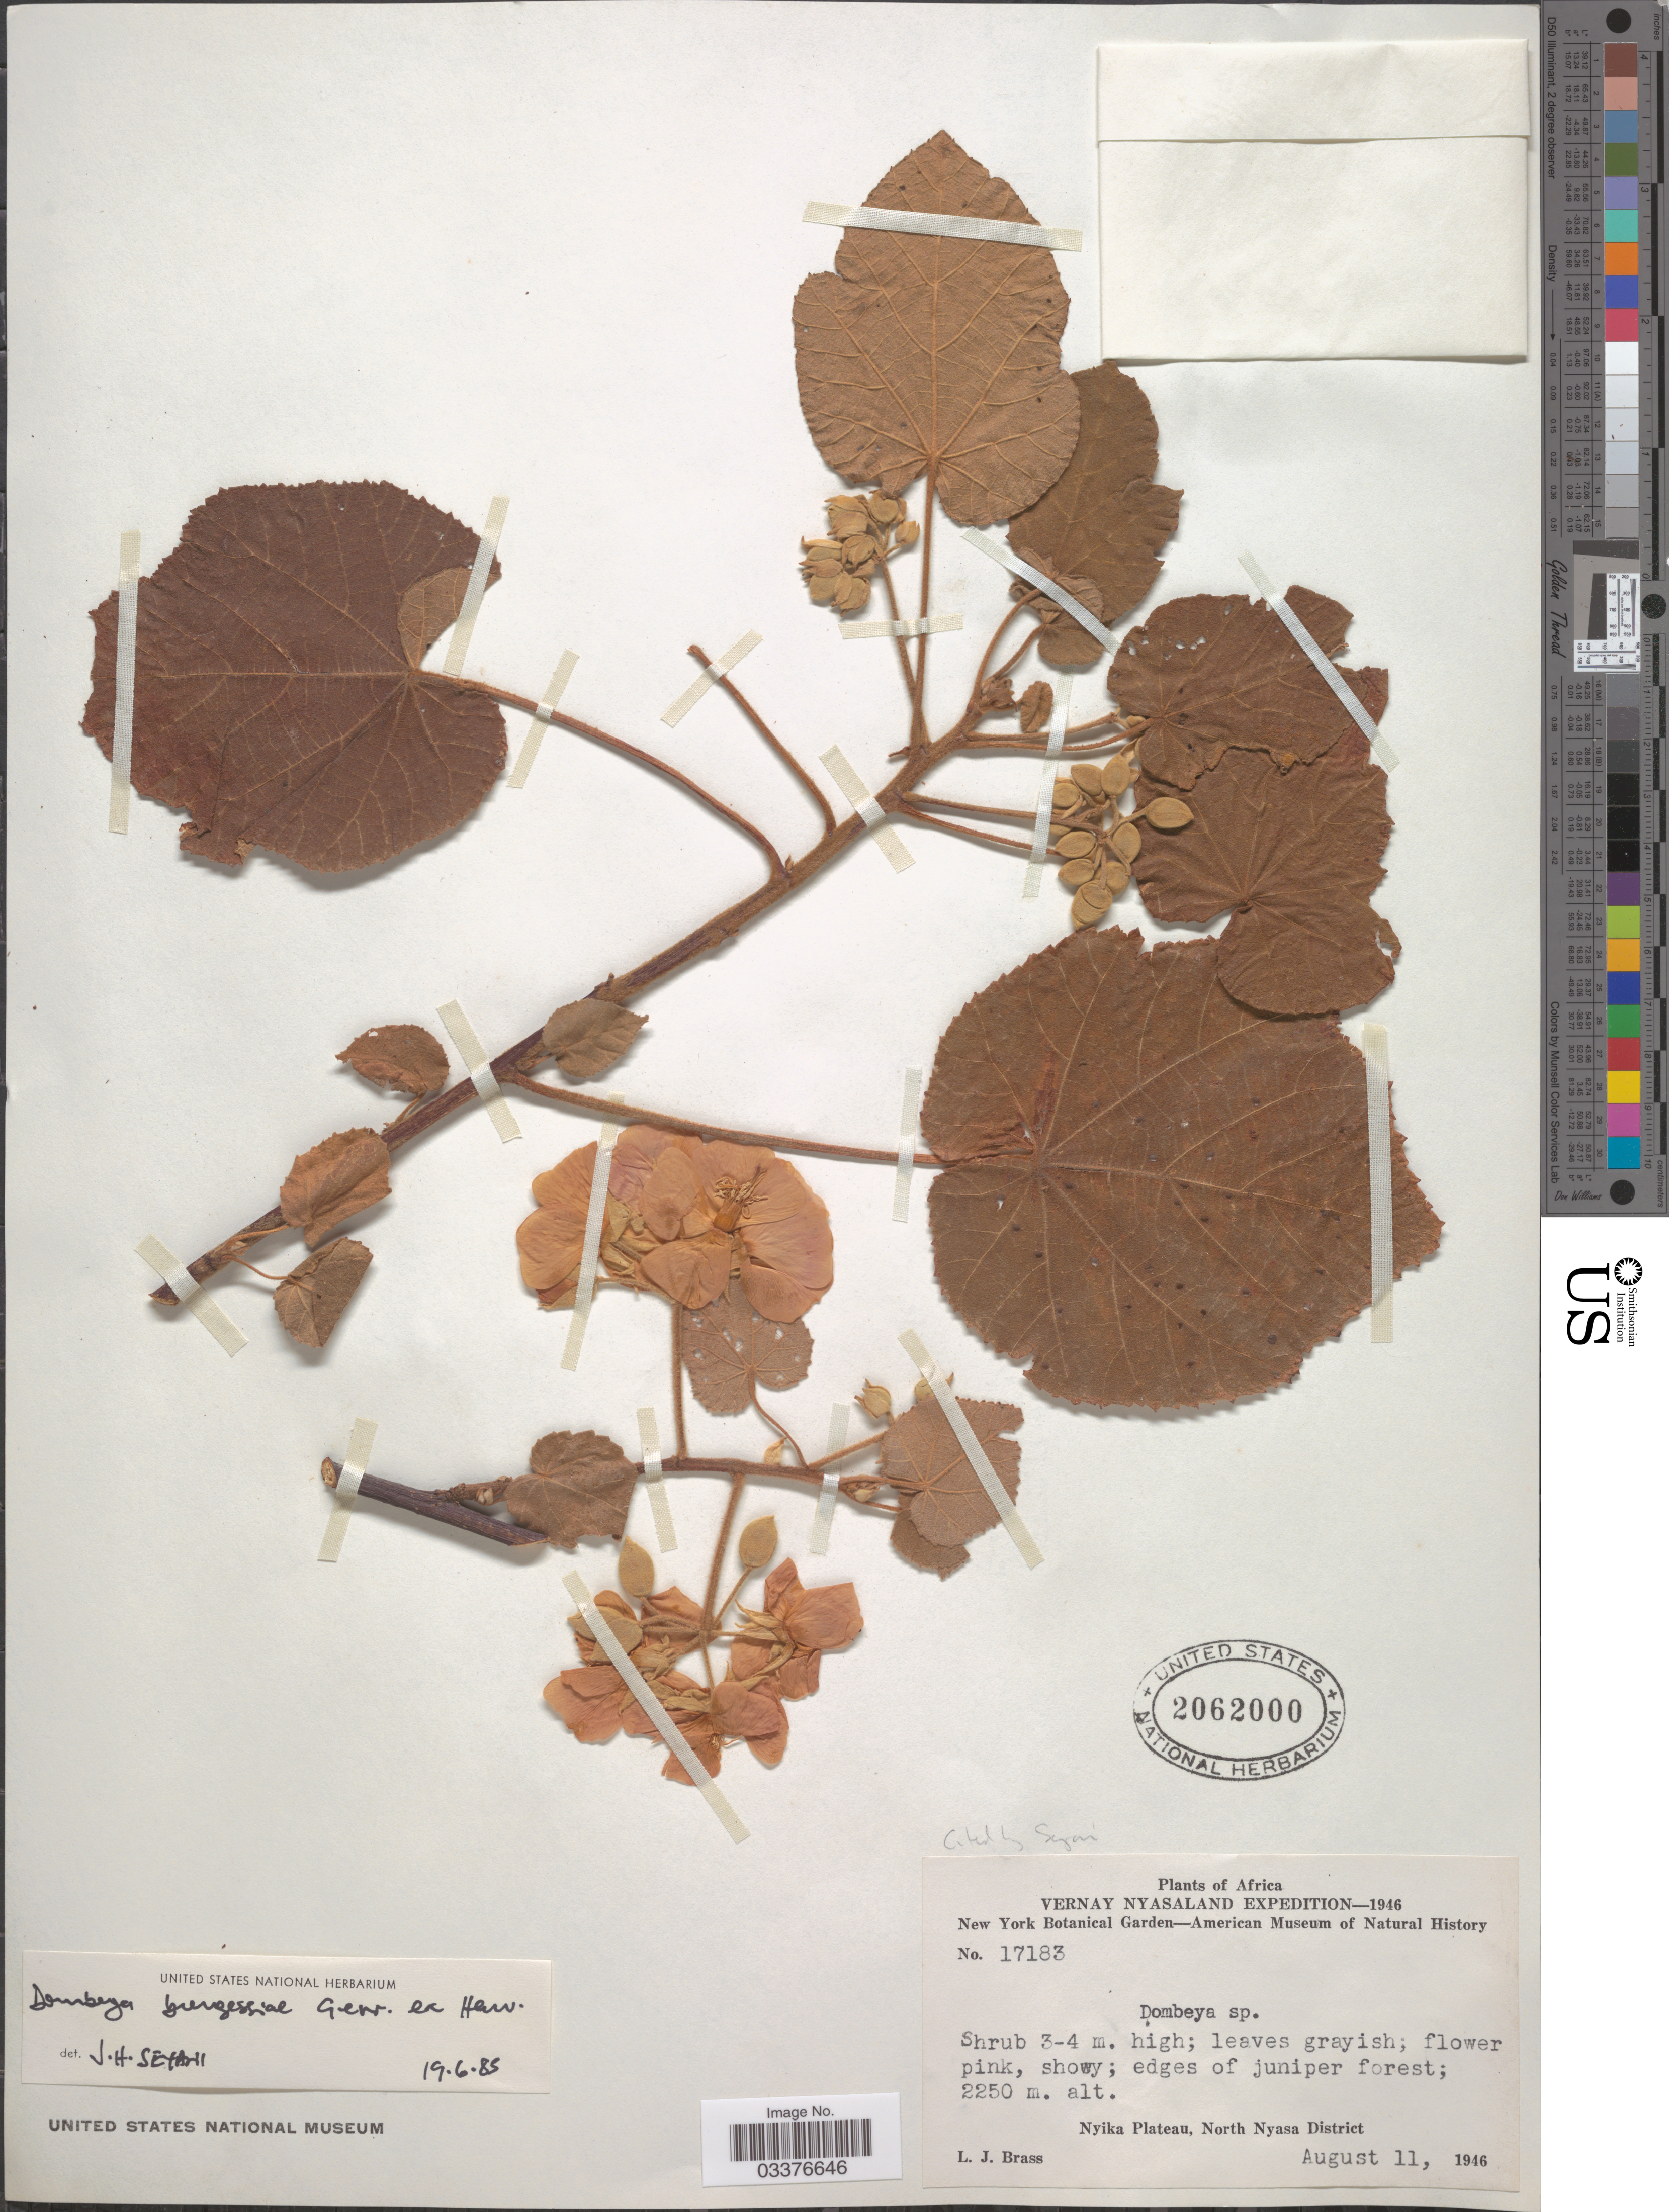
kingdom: Plantae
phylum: Tracheophyta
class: Magnoliopsida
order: Malvales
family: Malvaceae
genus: Dombeya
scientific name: Dombeya burgessiae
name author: Gerrard ex Harv.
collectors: L. J. Brass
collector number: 17183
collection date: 1946-08-11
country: Malawi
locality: Vernay Nyasaland. Nyika Plateau, North Nyasa District.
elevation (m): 2250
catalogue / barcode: US 2062000